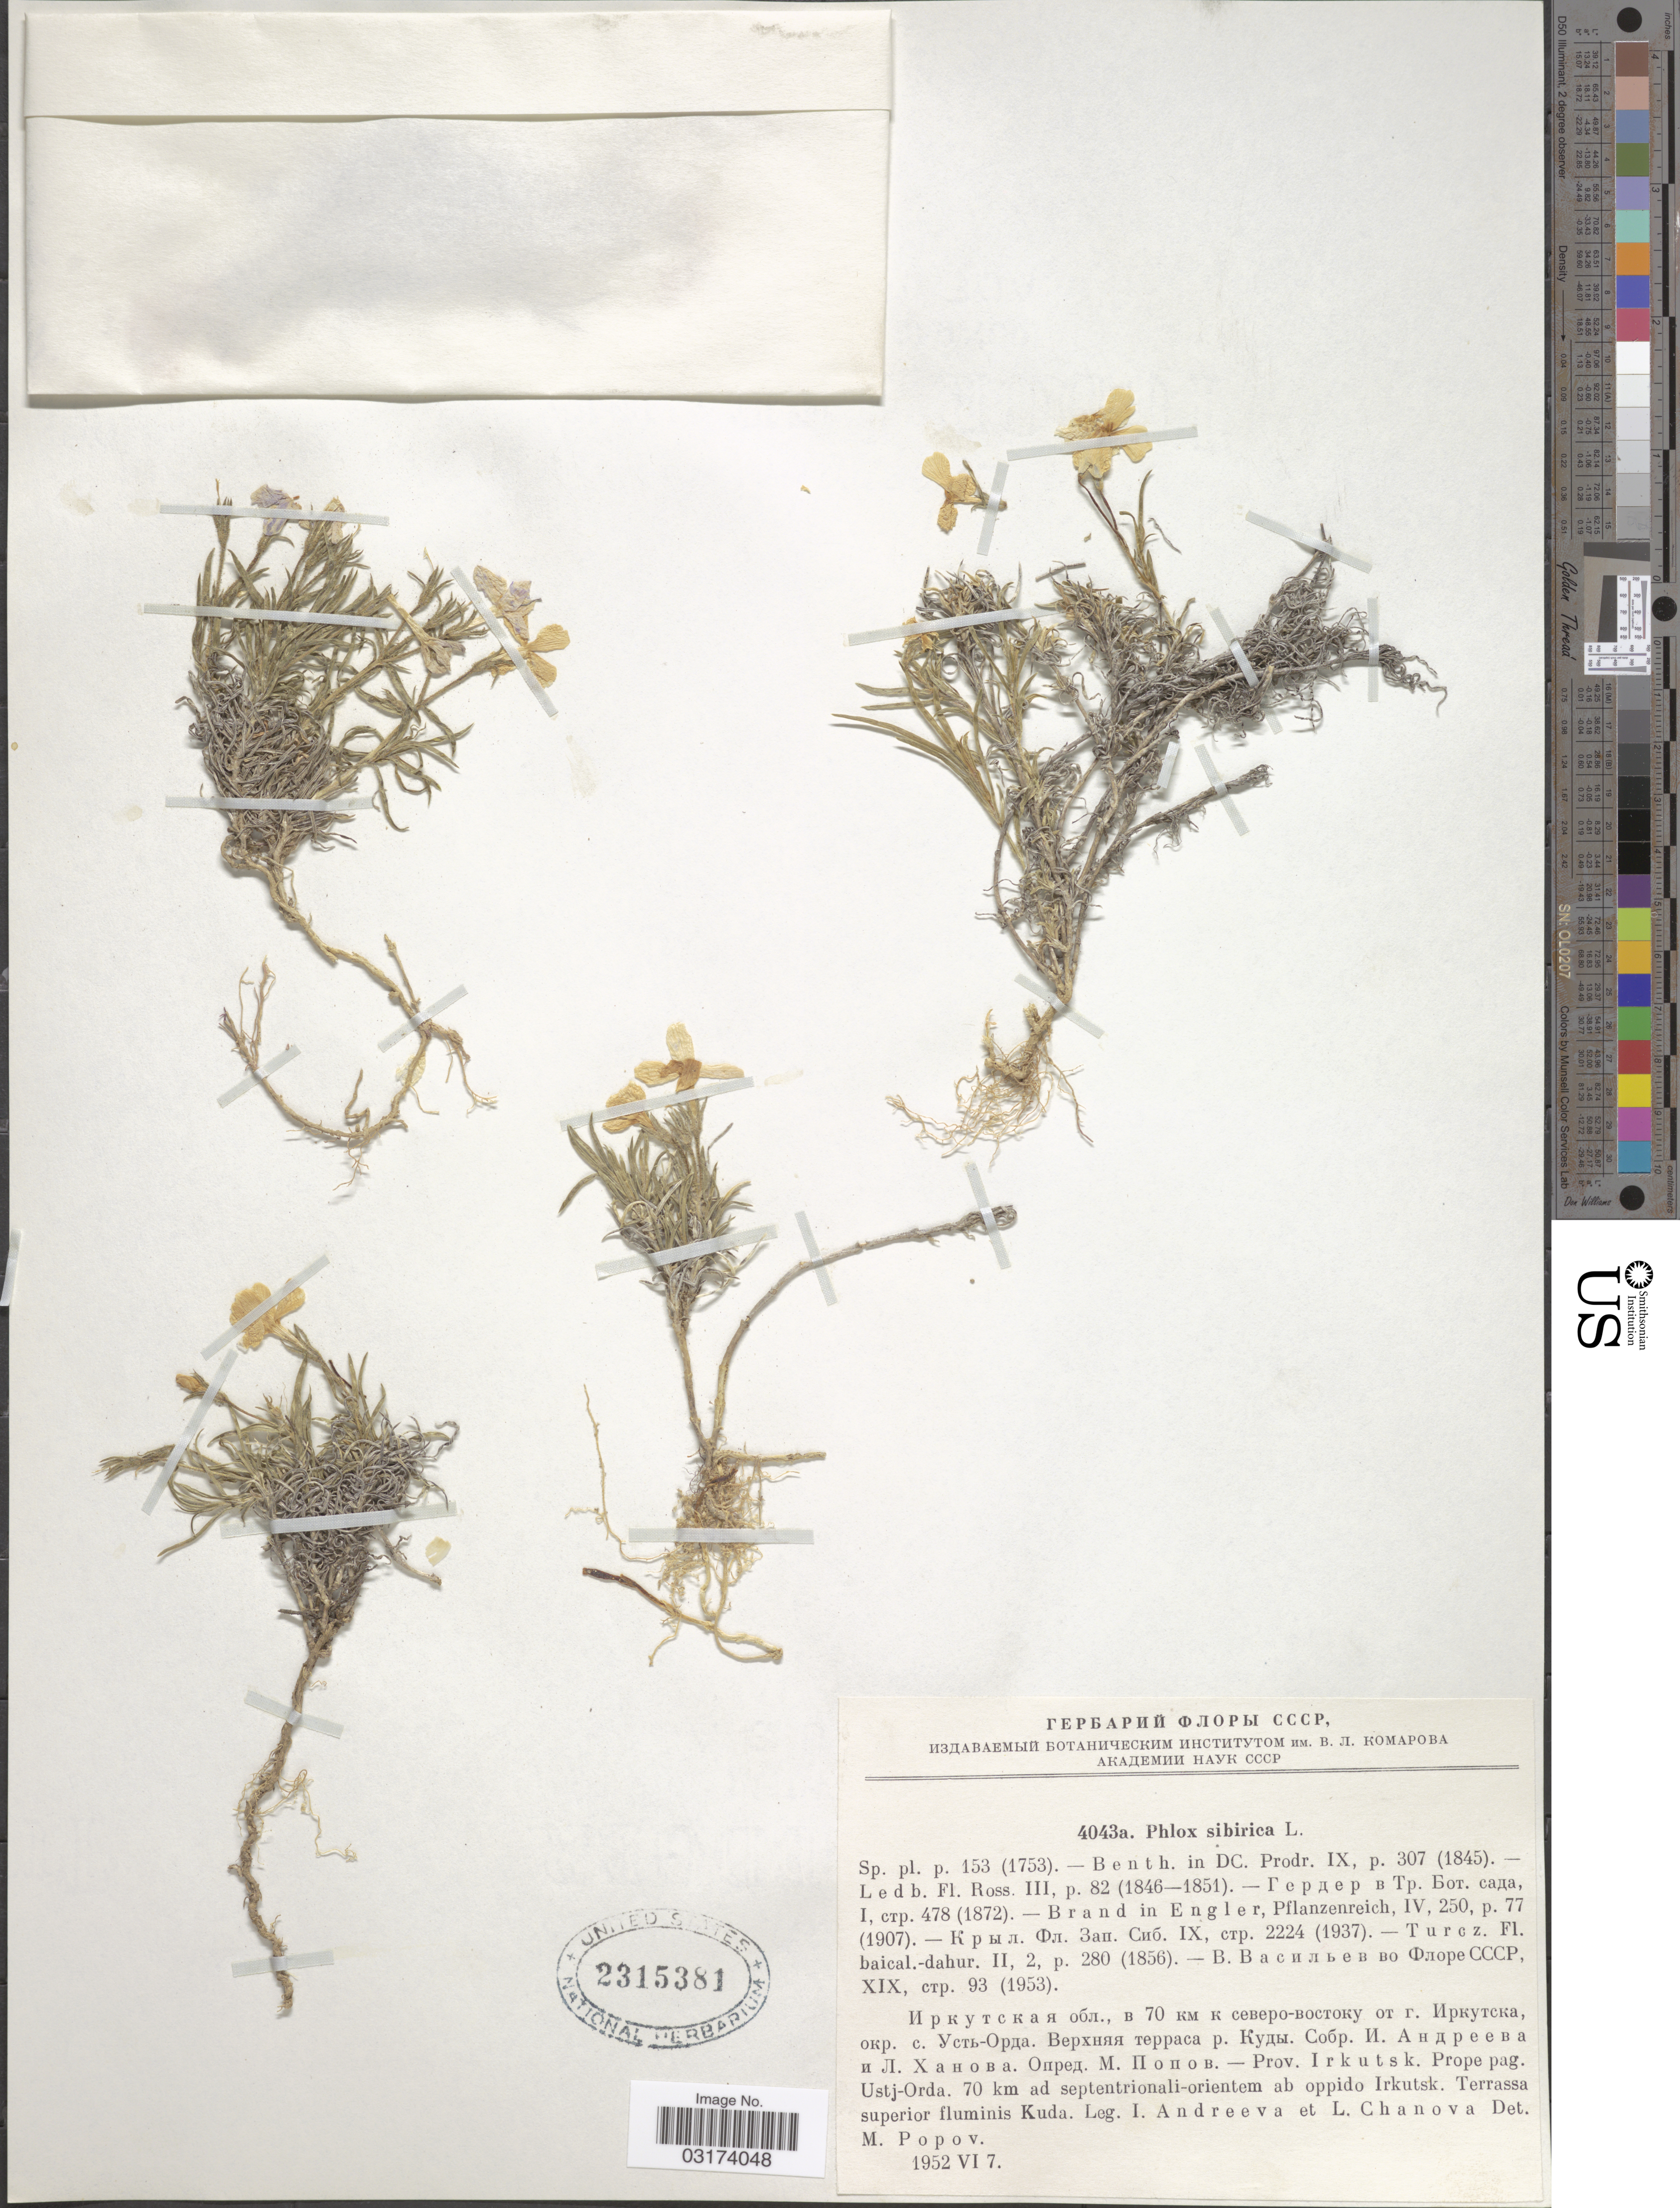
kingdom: Plantae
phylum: Tracheophyta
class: Magnoliopsida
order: Ericales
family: Polemoniaceae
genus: Phlox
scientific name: Phlox sibirica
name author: L.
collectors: I. Andreeva & L. Chanova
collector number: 4043a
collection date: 1952-06-07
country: Russian Federation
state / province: Irkutsk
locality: Prope pag. Ustj-Orda. 70 km ad septentrionali-orientem ab oppido Irkutsk. Terrassa superior fluminis Kuda.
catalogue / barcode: US 2315381